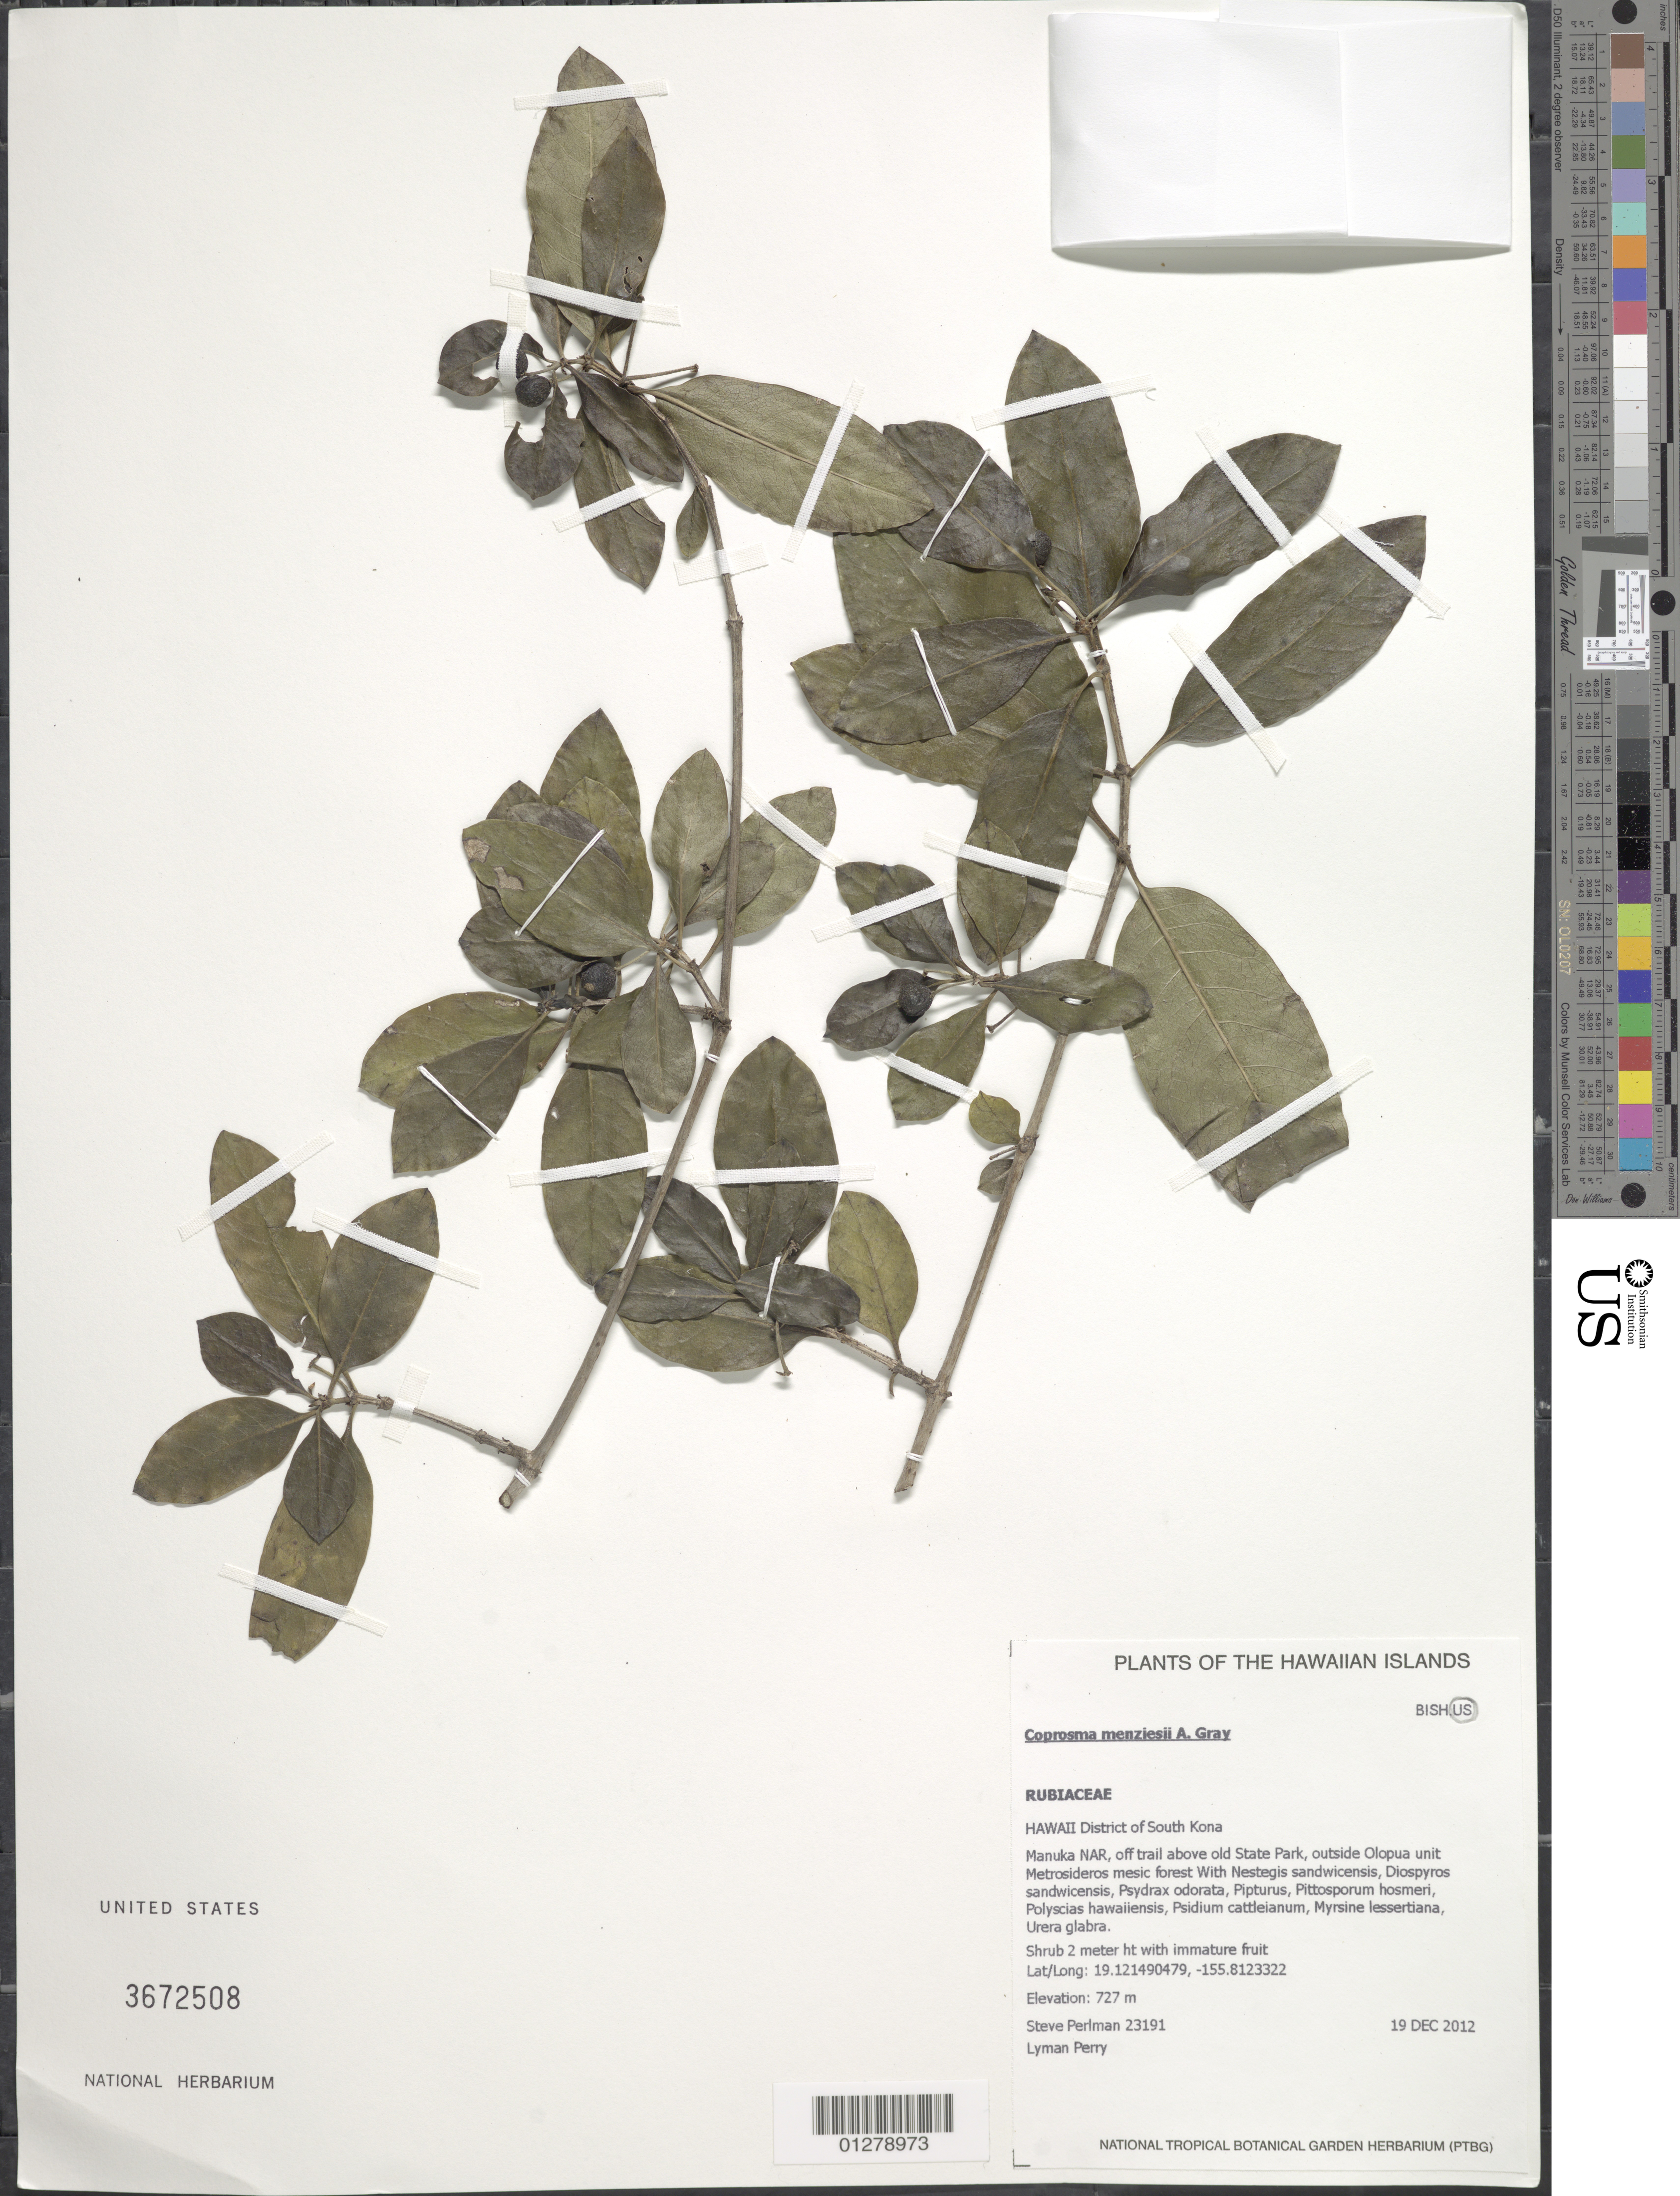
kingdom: Plantae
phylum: Tracheophyta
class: Magnoliopsida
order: Gentianales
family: Rubiaceae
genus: Coprosma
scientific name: Coprosma menziesii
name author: A. Gray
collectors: S. P. Perlman & L. Perry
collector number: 23191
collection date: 2012-12-19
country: United States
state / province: Hawaii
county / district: Hawaii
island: Hawaii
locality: South Kona, Manuka NAR, off trail above old State Park, outside Olopua unit.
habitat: Mesic forest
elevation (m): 727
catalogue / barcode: US 3672508